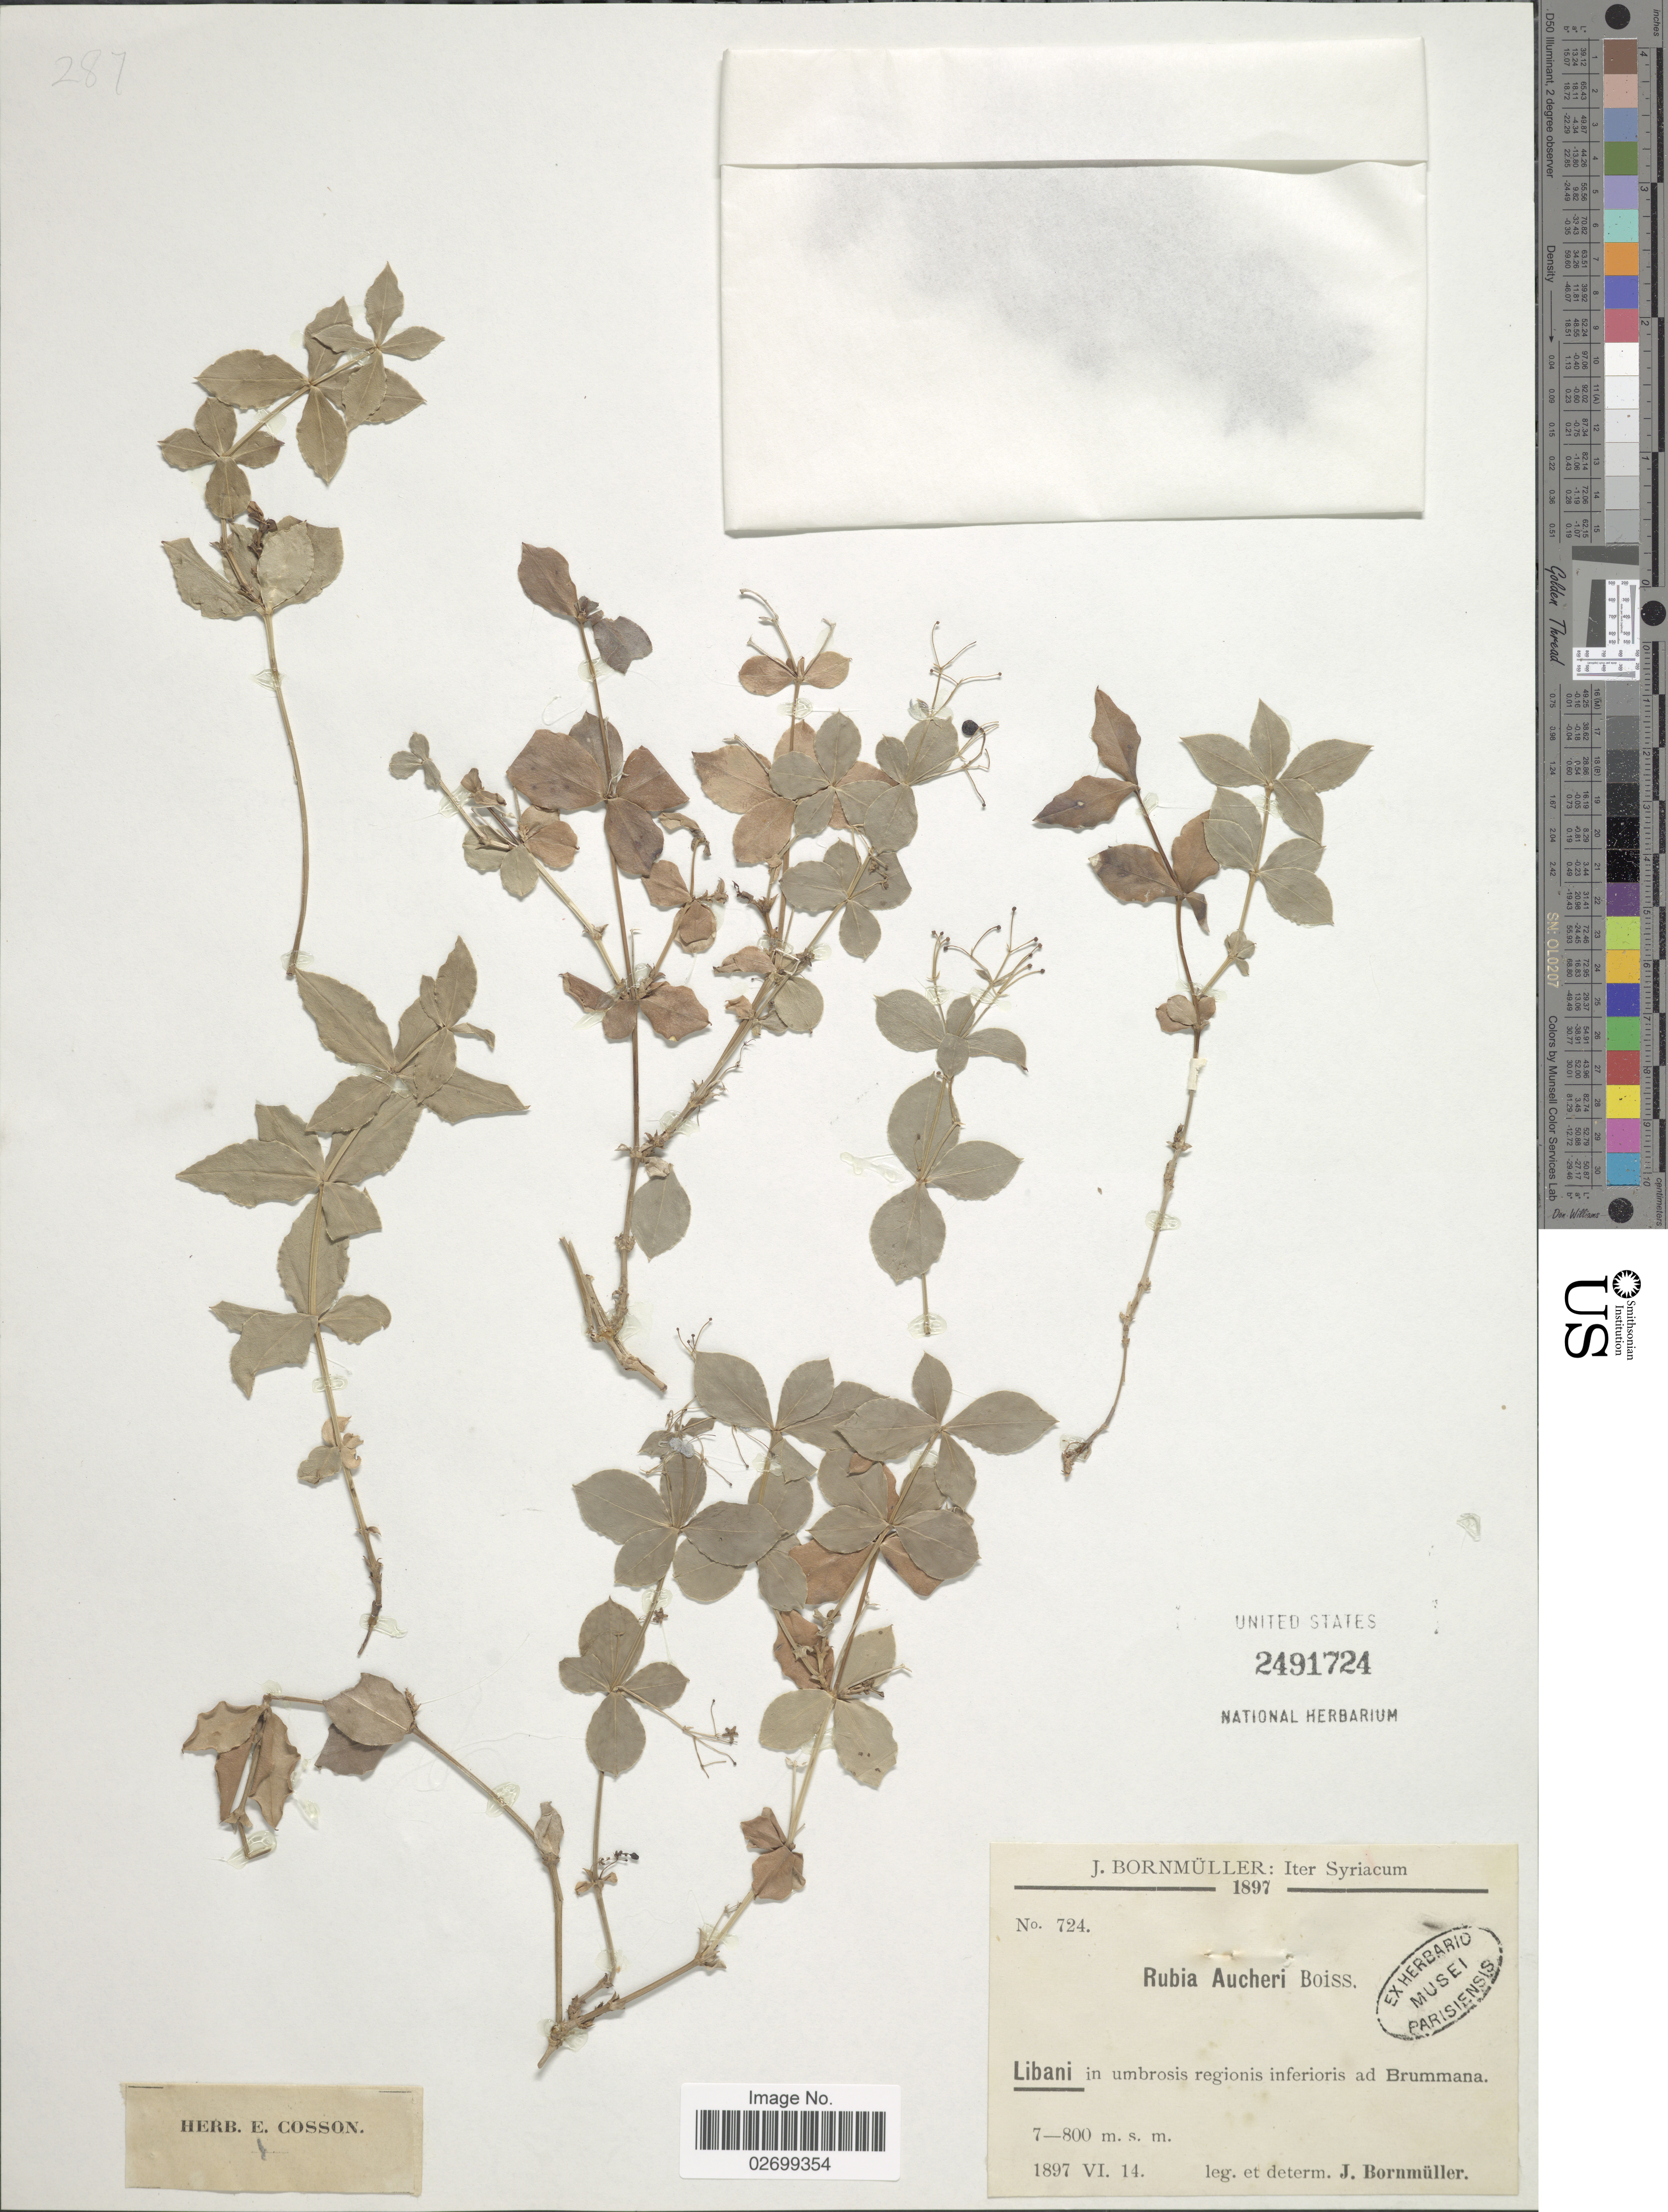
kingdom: Plantae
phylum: Tracheophyta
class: Magnoliopsida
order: Gentianales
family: Rubiaceae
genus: Rubia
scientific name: Rubia aucheri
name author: Boiss.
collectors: J. Bornmüller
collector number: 724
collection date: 1897-06-14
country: Syria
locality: Syriacum, Libani in umbrosis regionis inferioris ad Brummana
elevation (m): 700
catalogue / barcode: US 2491724